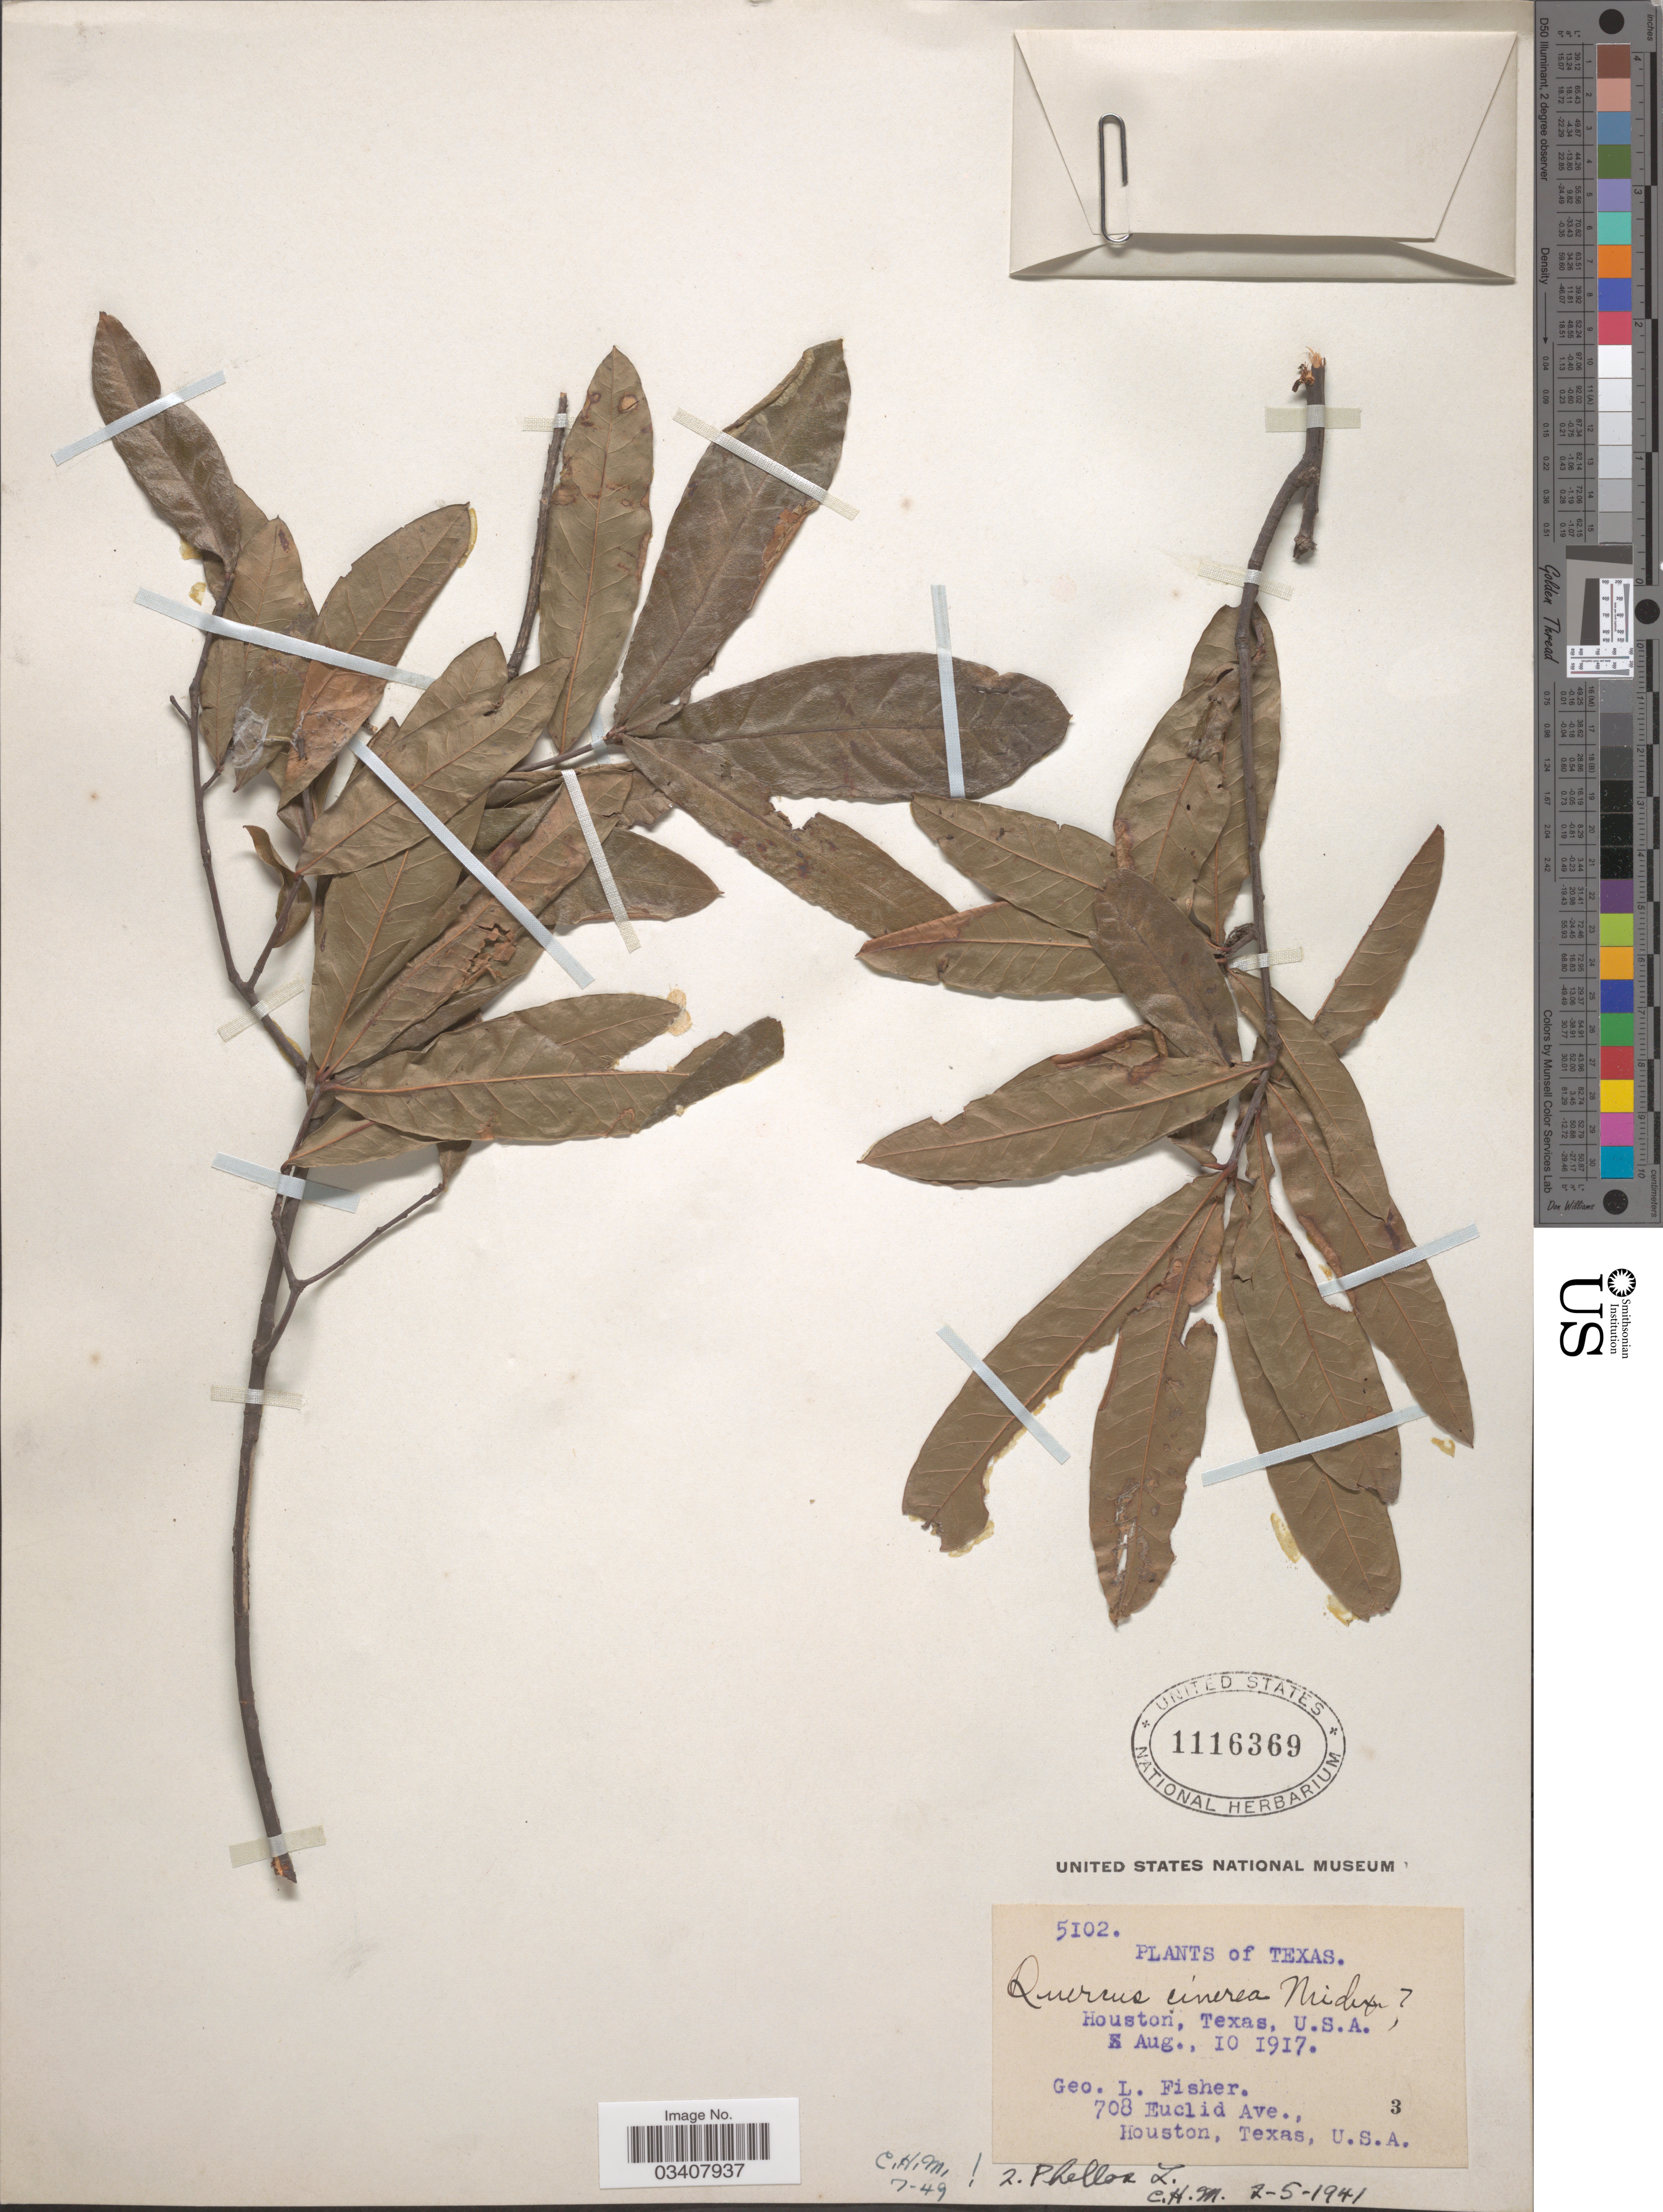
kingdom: Plantae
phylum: Tracheophyta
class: Magnoliopsida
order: Fagales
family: Fagaceae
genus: Quercus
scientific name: Quercus phellos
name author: L.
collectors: G. L. Fisher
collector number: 5102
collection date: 1917-08-10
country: United States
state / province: Texas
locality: Houston.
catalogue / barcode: US 1116369